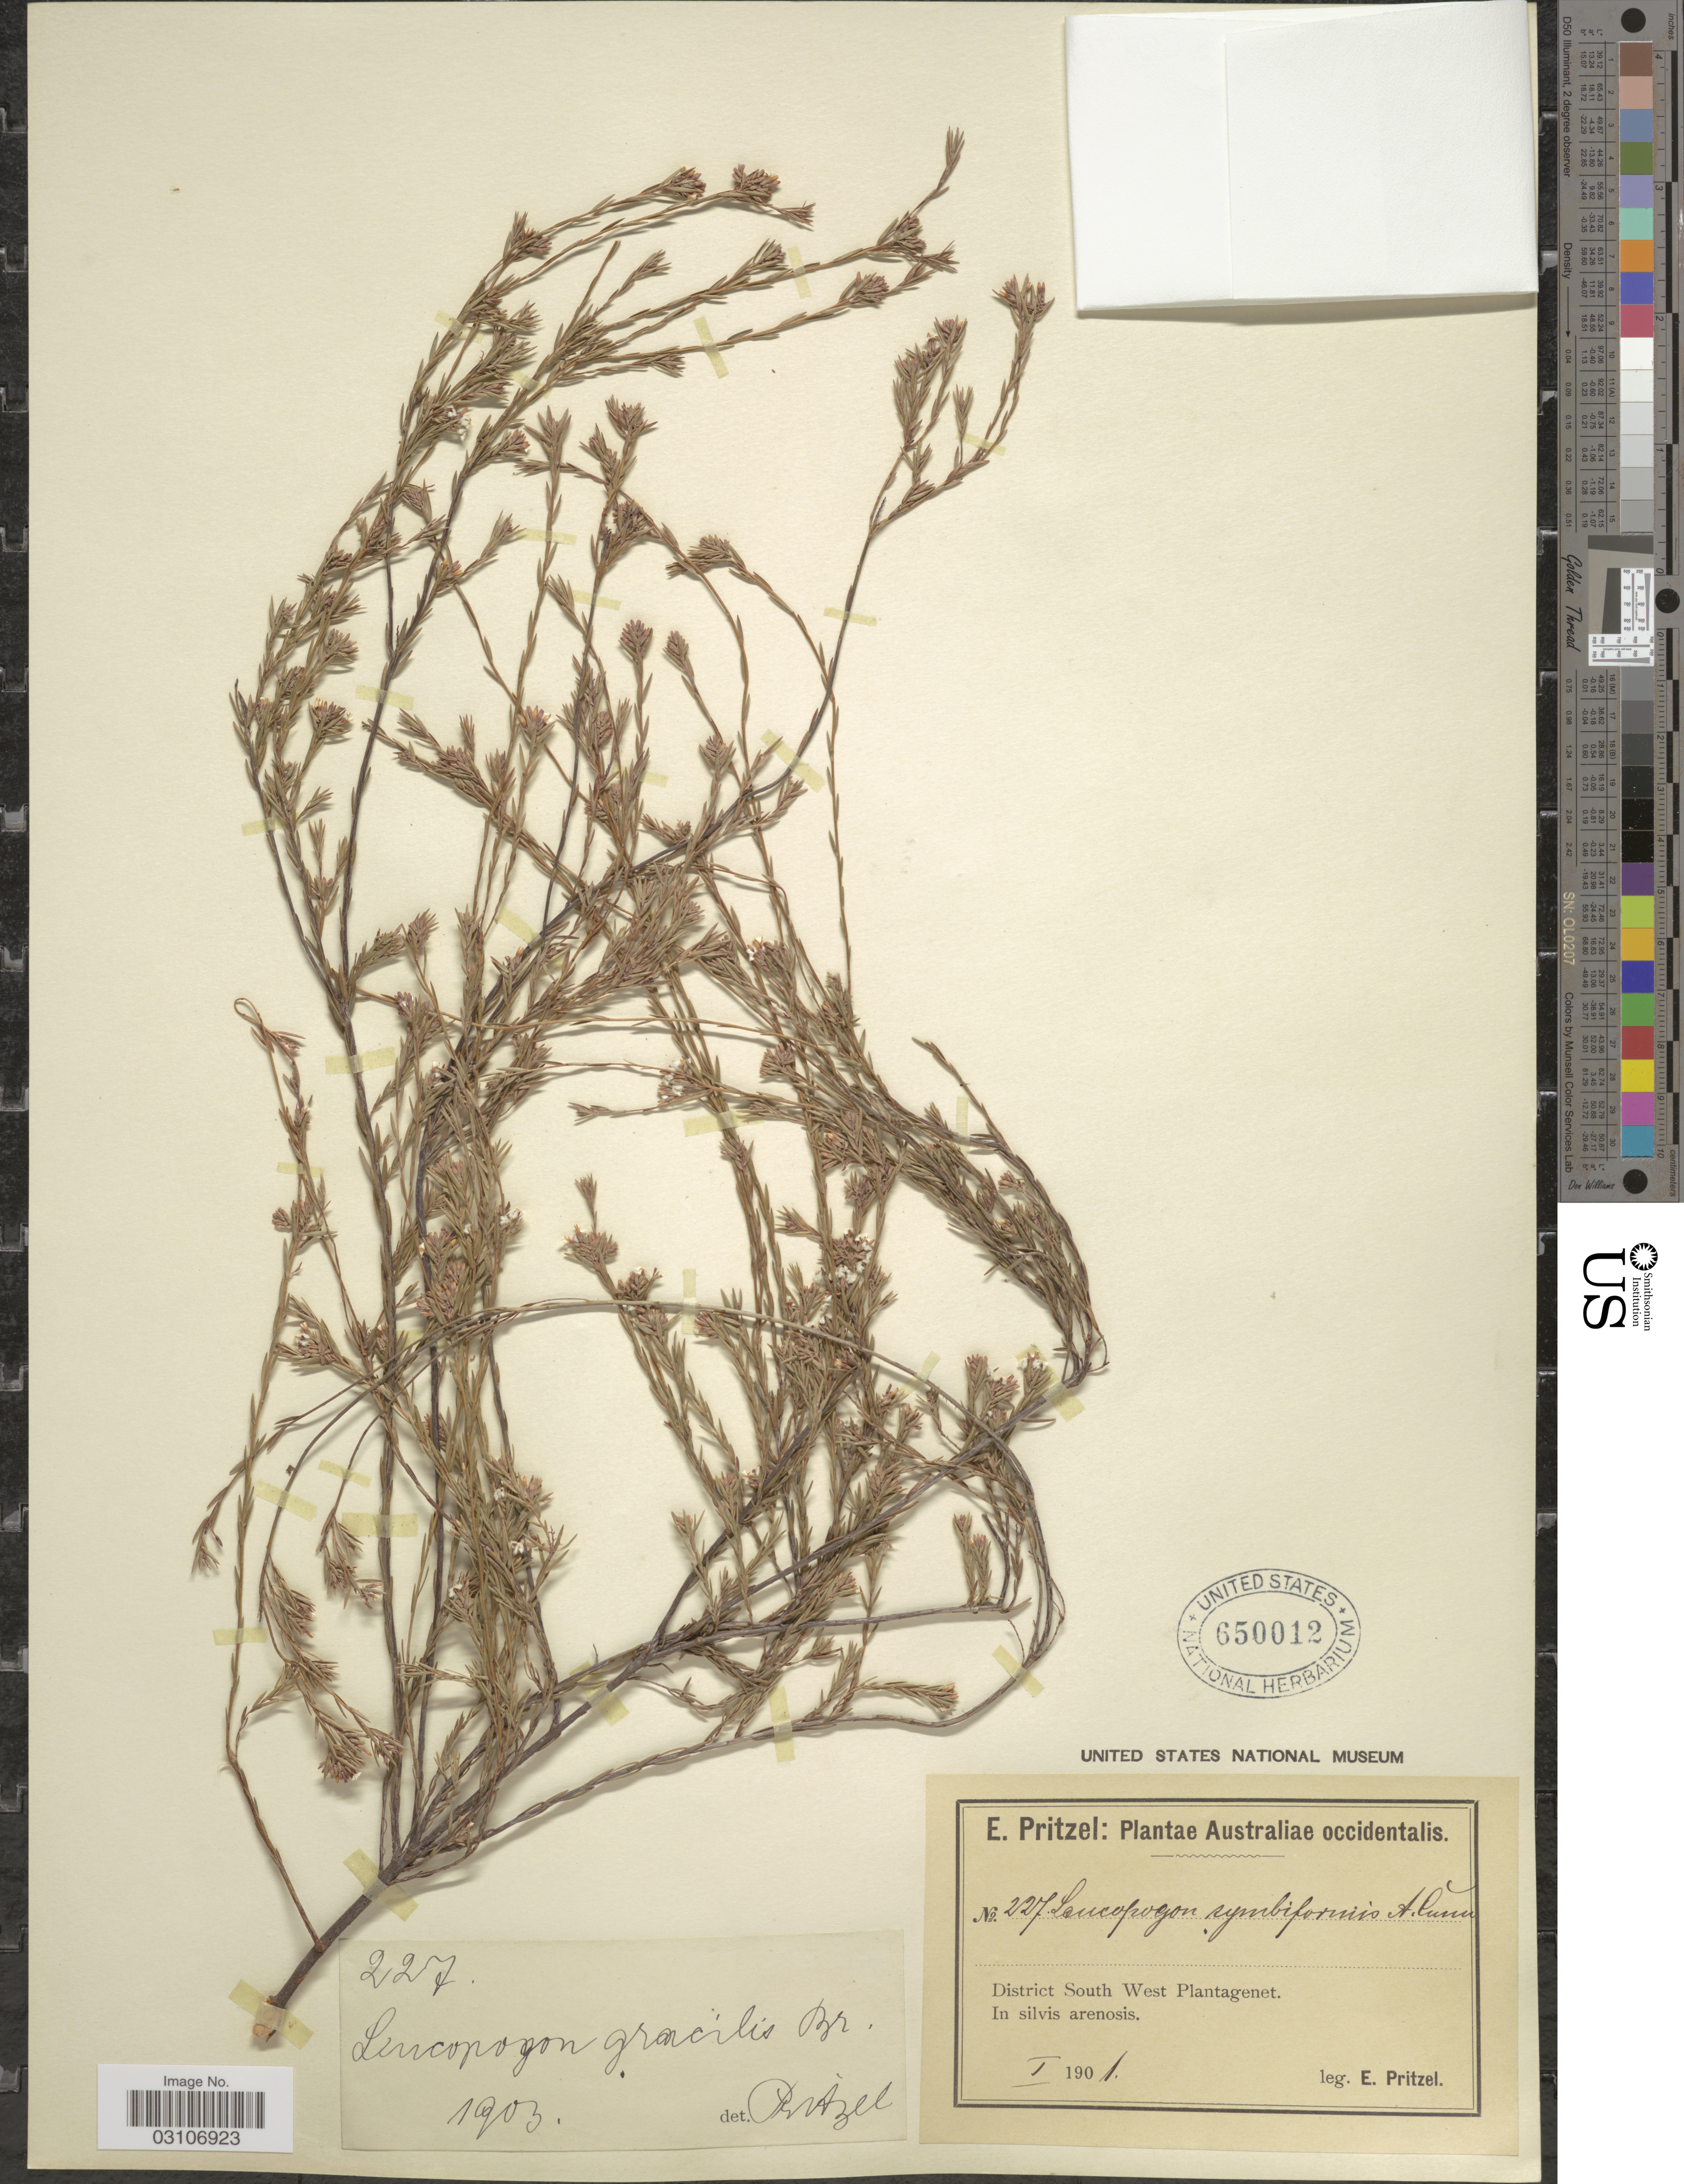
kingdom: Plantae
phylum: Tracheophyta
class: Magnoliopsida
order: Ericales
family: Ericaceae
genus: Leucopogon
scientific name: Leucopogon gracilis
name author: R. Br.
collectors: E. G. Pritzel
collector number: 227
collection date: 1901-01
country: Australia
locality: Australiae occidentalis. District South West Plantagenet. In silvis arenosis.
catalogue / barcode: US 650012